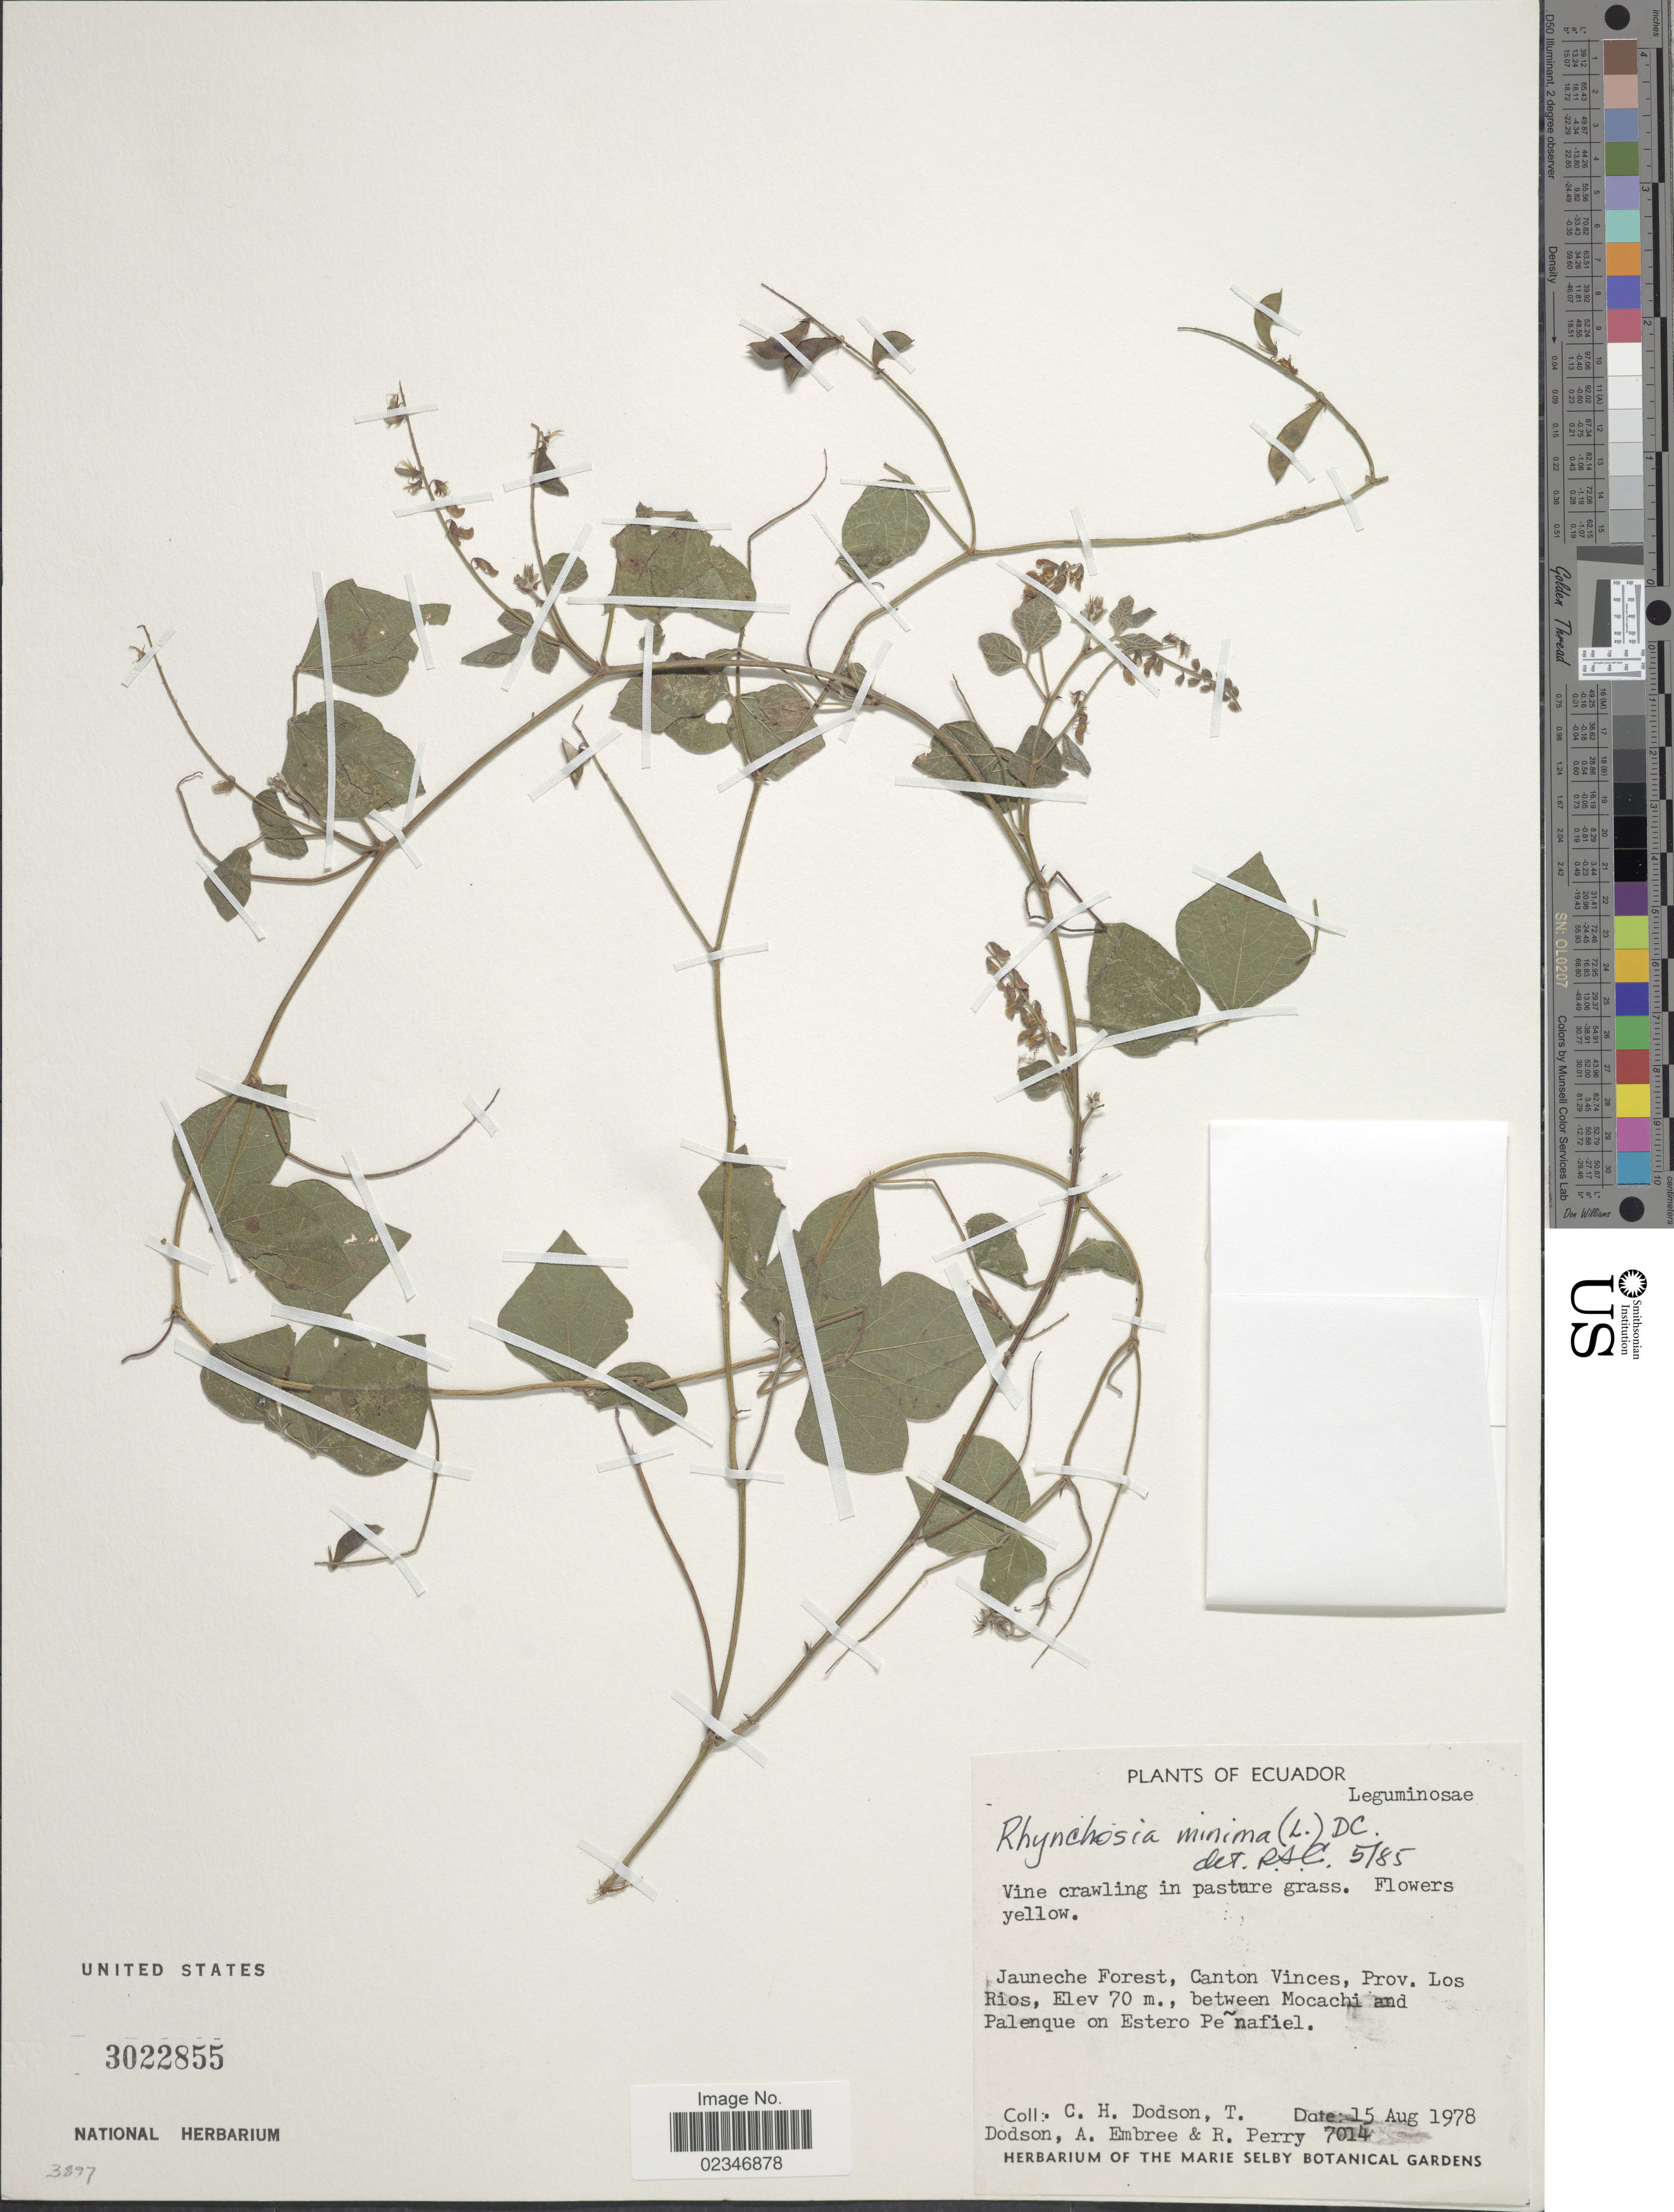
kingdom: Plantae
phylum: Tracheophyta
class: Magnoliopsida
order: Fabales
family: Fabaceae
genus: Rhynchosia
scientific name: Rhynchosia minima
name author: (L.) DC.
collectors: C. H. Dodson, T. A. Dodson, A. Embree & R. Perry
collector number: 7014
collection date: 1978-08-15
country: Ecuador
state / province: Los Ríos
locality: Jauneche Forest, Canton Vinces, between Mocachi and Palenque on Estero Penafiel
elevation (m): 70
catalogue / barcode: US 3022855